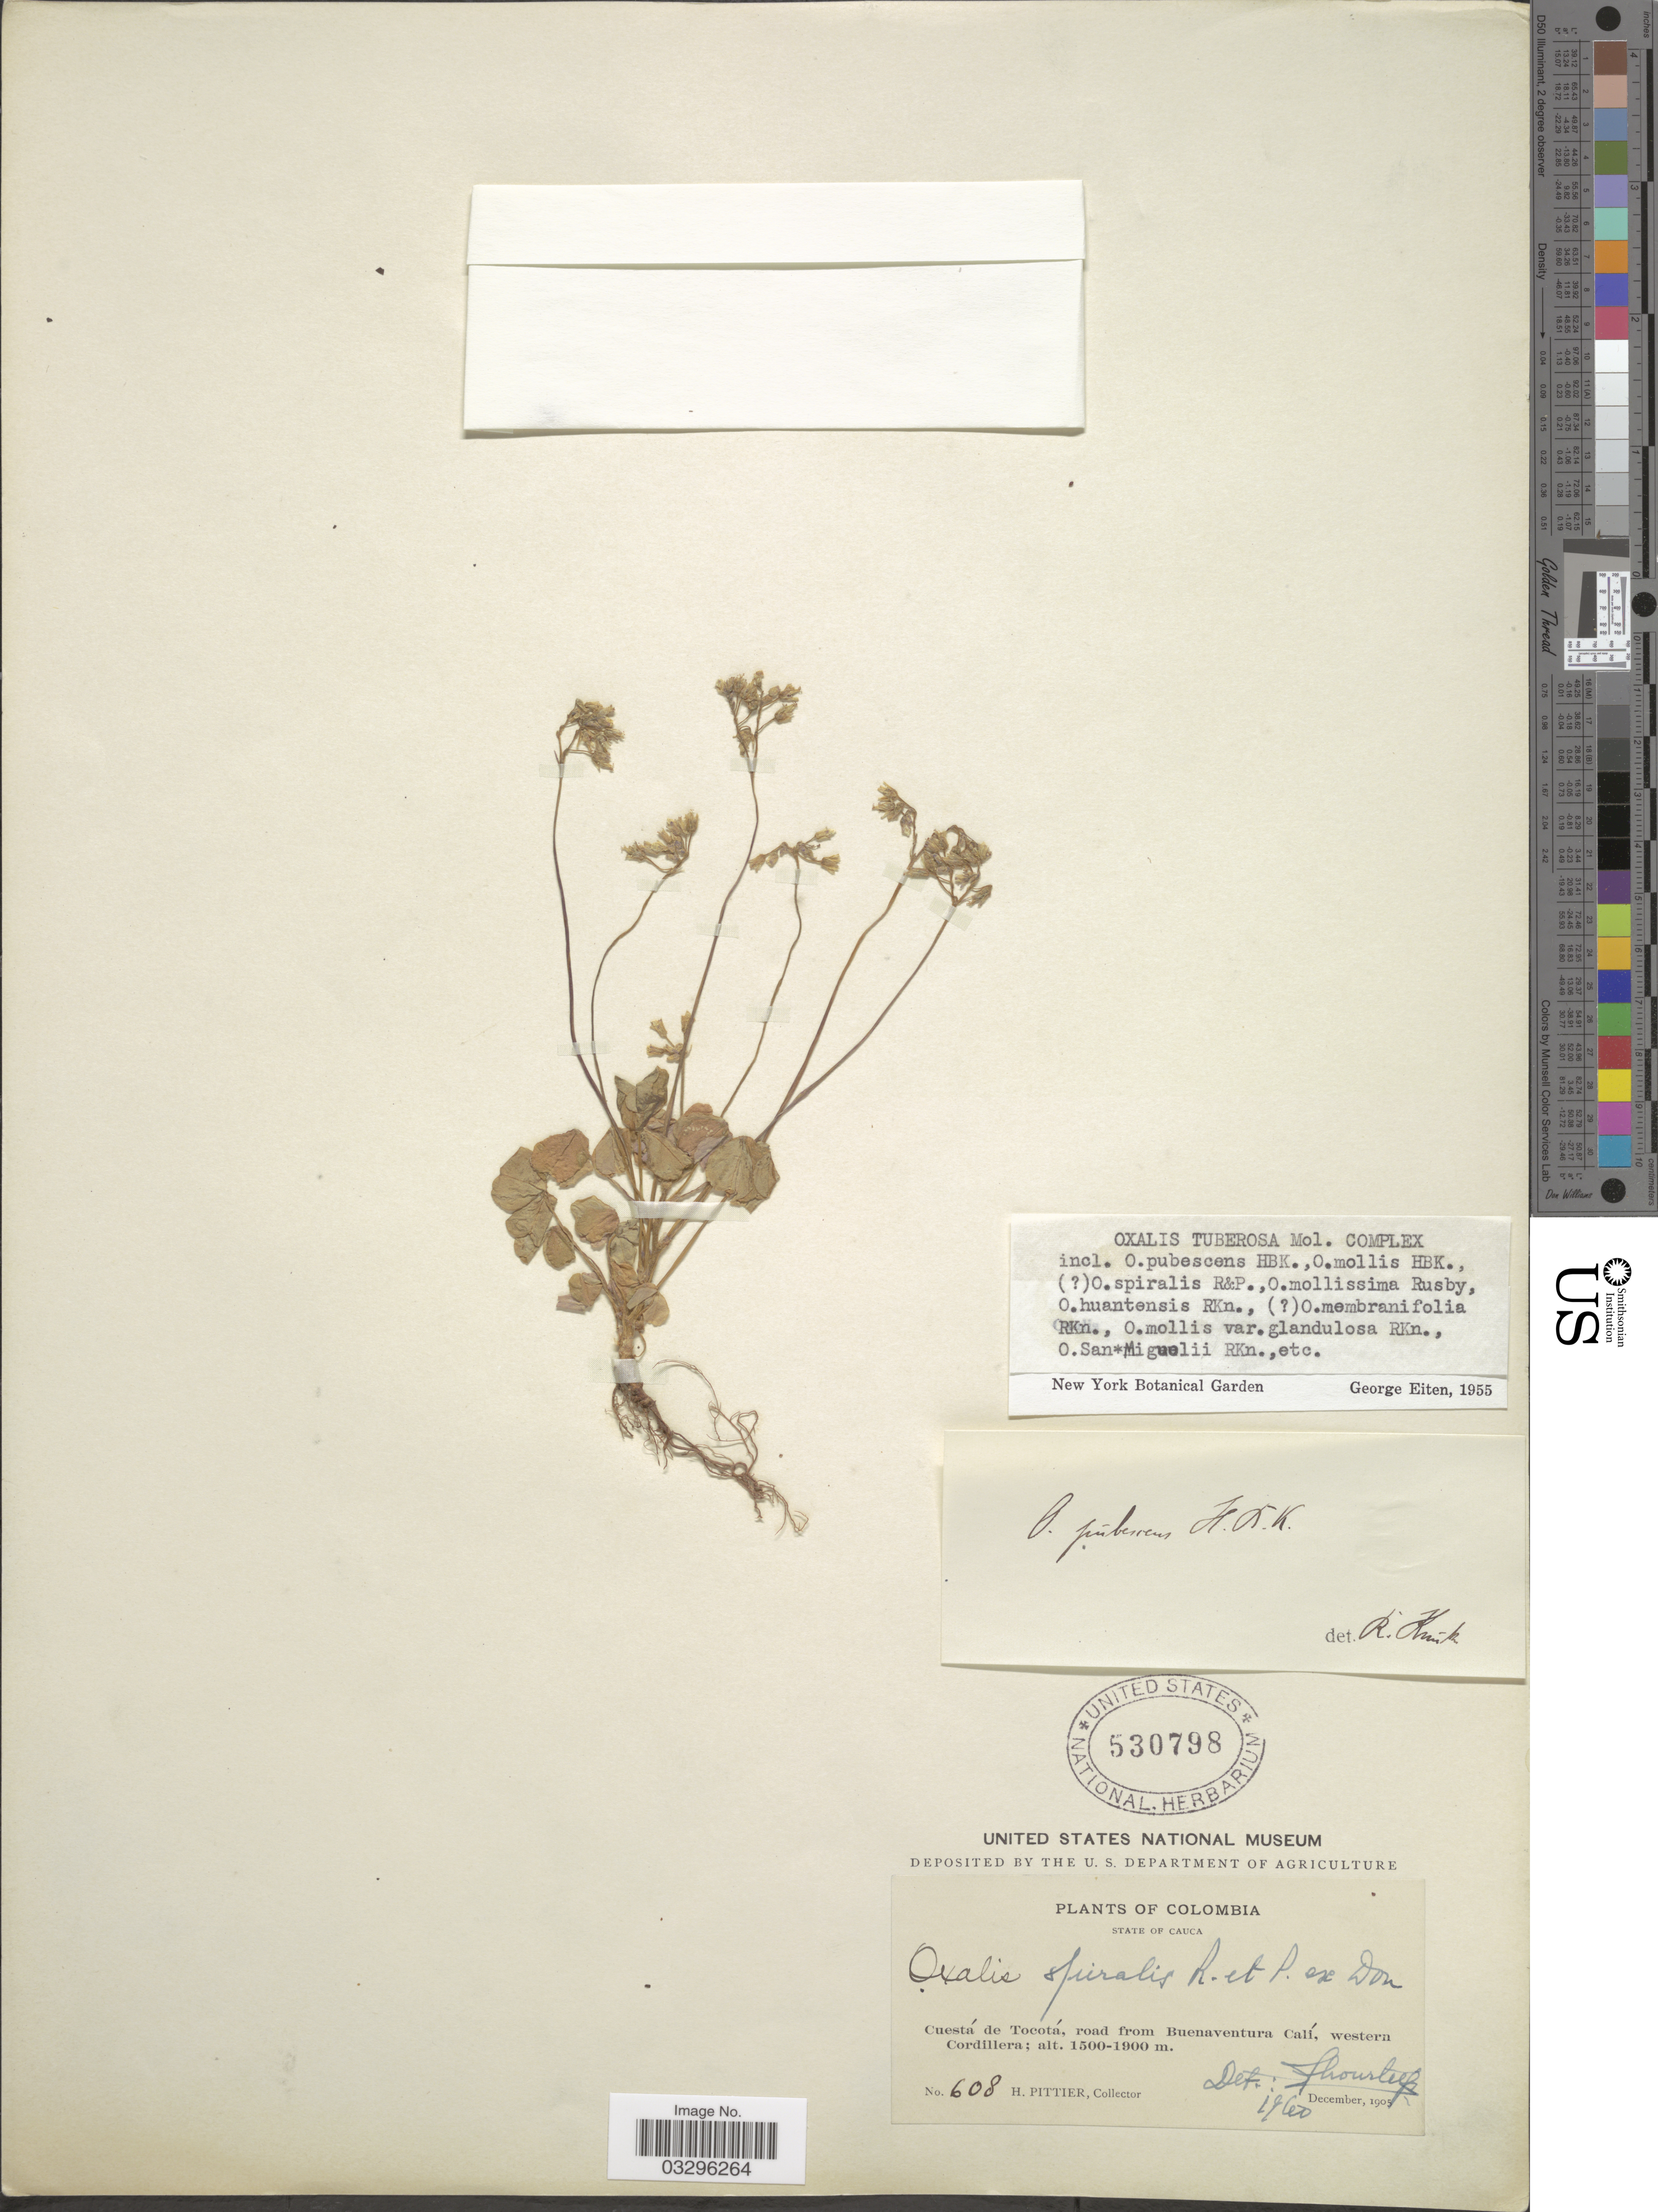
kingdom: Plantae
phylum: Tracheophyta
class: Magnoliopsida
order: Oxalidales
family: Oxalidaceae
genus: Oxalis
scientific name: Oxalis spiralis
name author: Ruiz & Pav. ex G. Don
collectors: H. F. Pittier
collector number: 608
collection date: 1905-12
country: Colombia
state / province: Cauca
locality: Cuestá de Tocotá, road from Buenaventura Calí, western Cordillera.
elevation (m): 1500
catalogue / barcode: US 530798